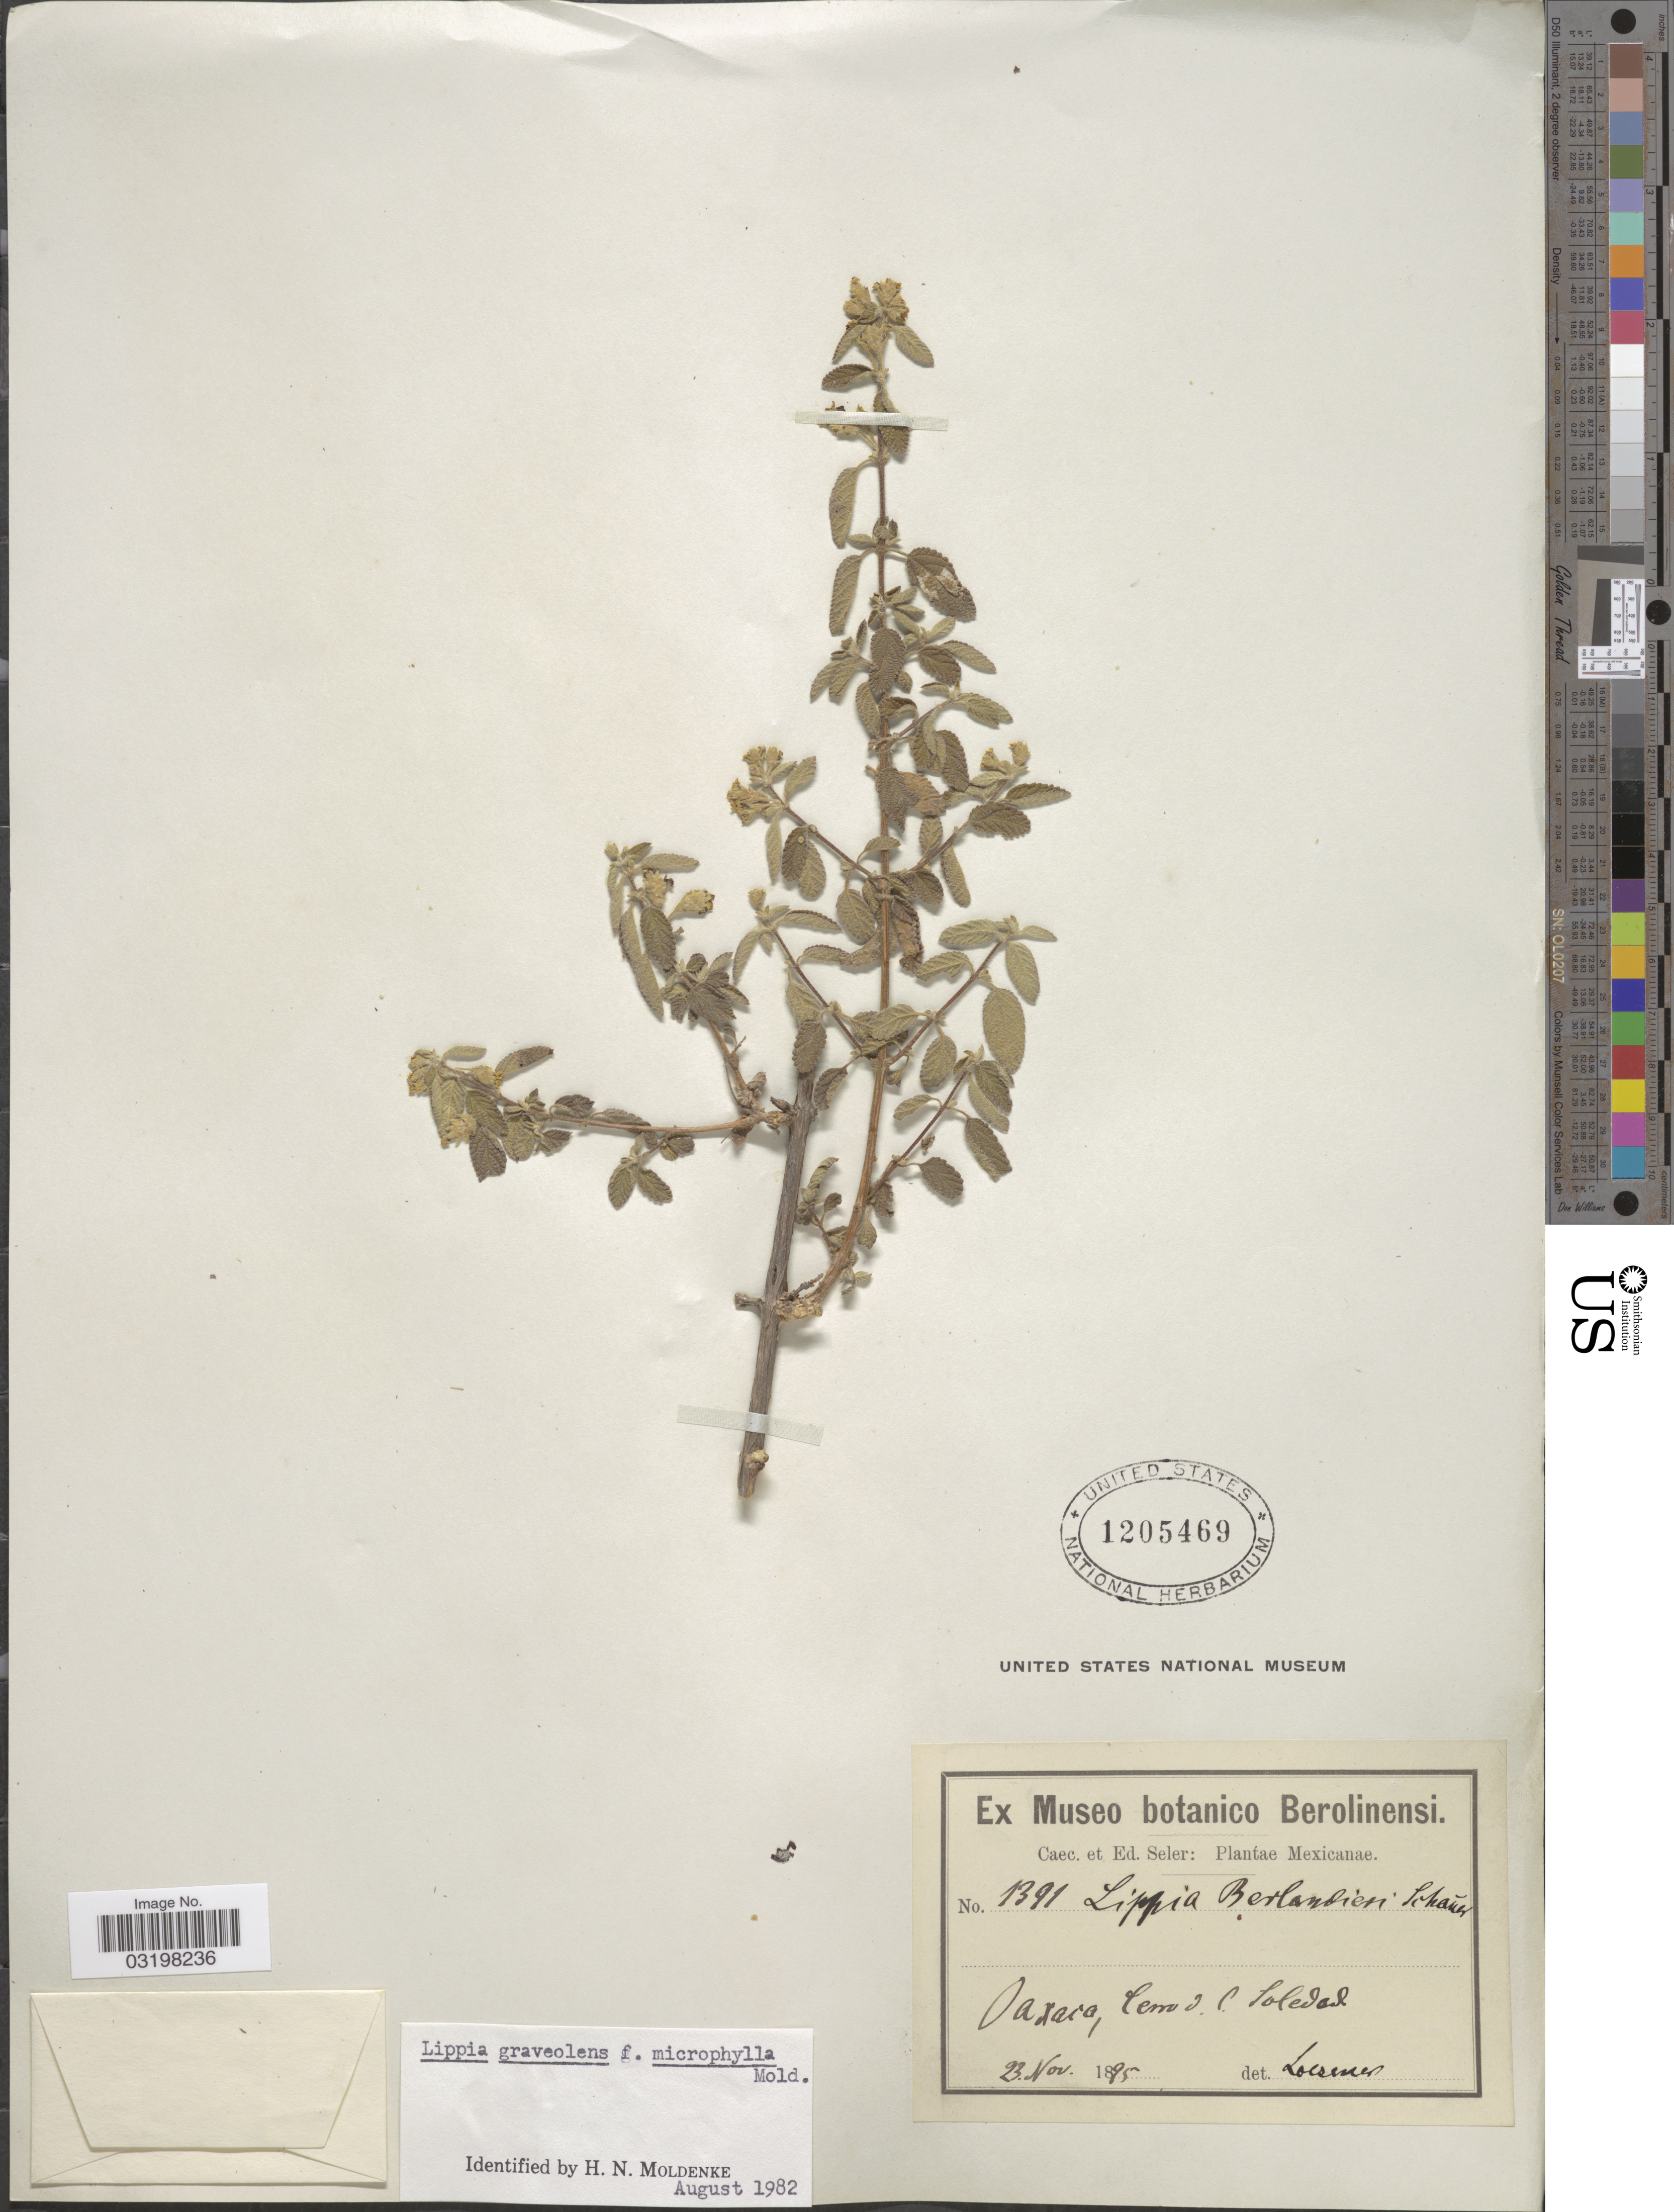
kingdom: Plantae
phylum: Tracheophyta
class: Magnoliopsida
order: Lamiales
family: Verbenaceae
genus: Lippia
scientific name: Lippia graveolens f. microphylla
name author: Kunth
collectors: ex Caec. et Ed Seler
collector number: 1391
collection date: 1895-11-23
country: Mexico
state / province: Oaxaca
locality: Cerro d. l. Soledad.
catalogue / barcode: US 1205469